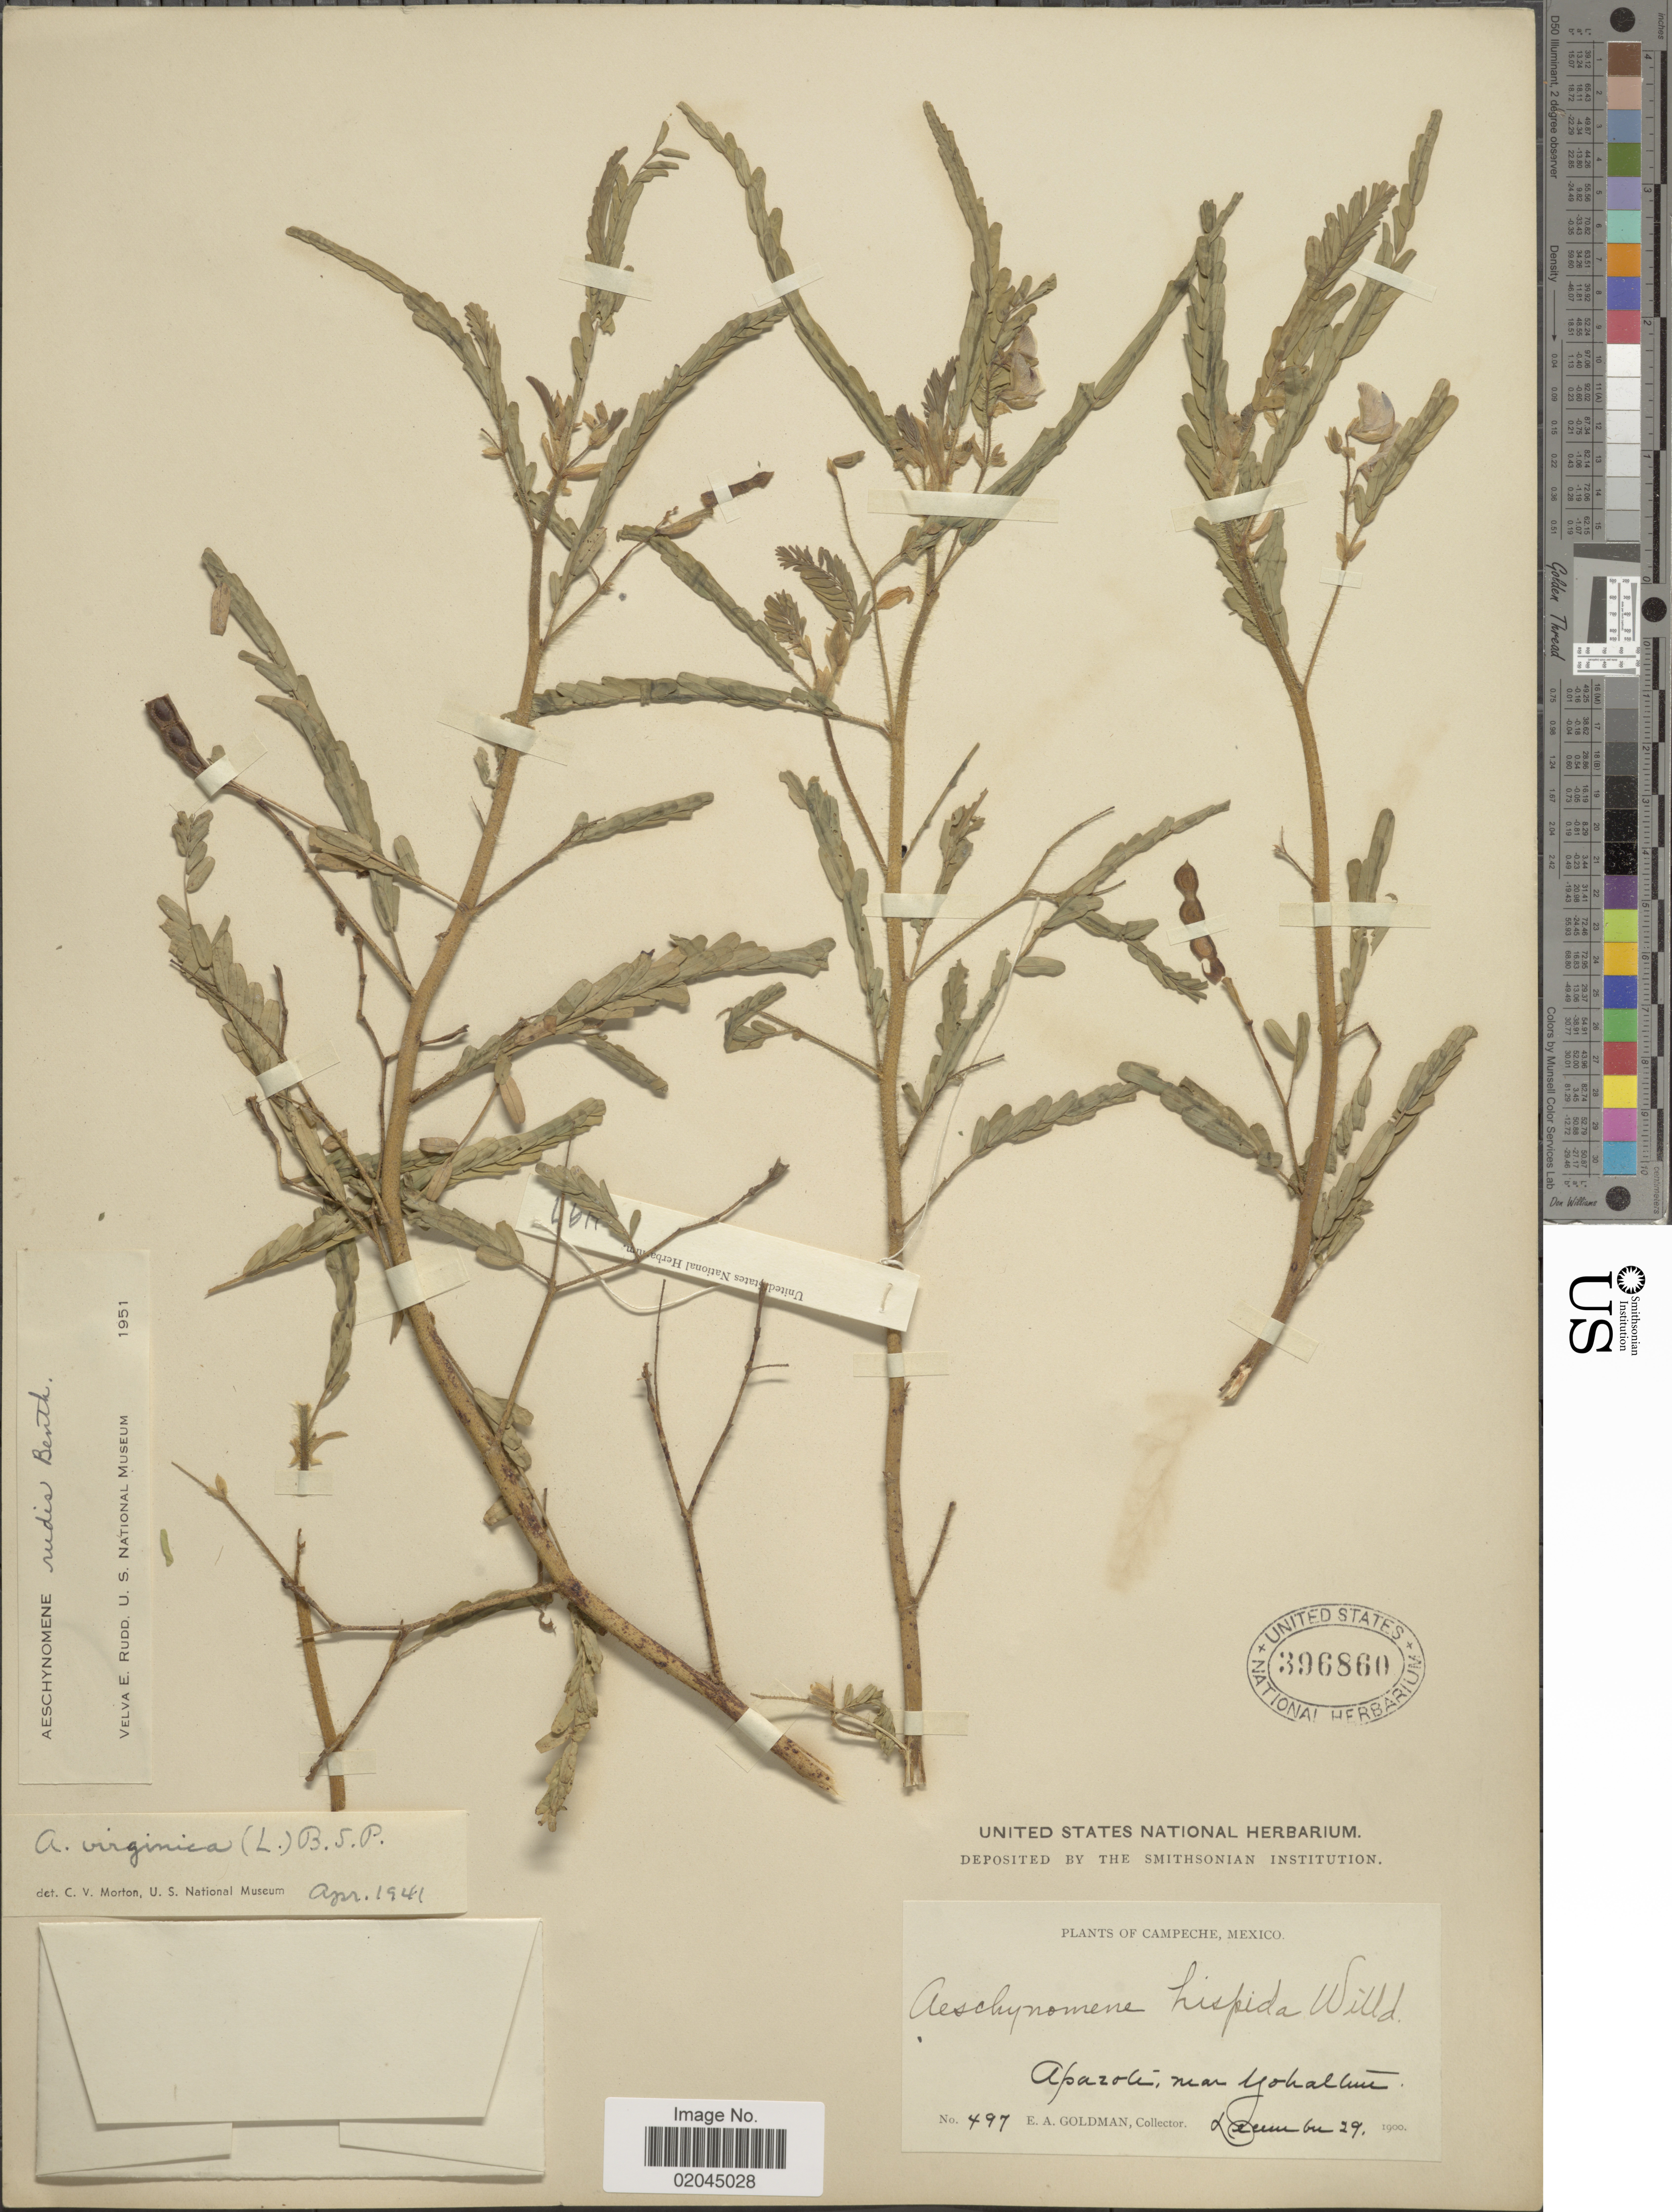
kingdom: Plantae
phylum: Tracheophyta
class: Magnoliopsida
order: Fabales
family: Fabaceae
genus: Aeschynomene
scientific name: Aeschynomene rudis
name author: Benth.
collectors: E. A. Goldman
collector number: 497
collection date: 1900-12-29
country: Mexico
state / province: Campeche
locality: Aparoti, near Yokaltui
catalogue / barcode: US 396860